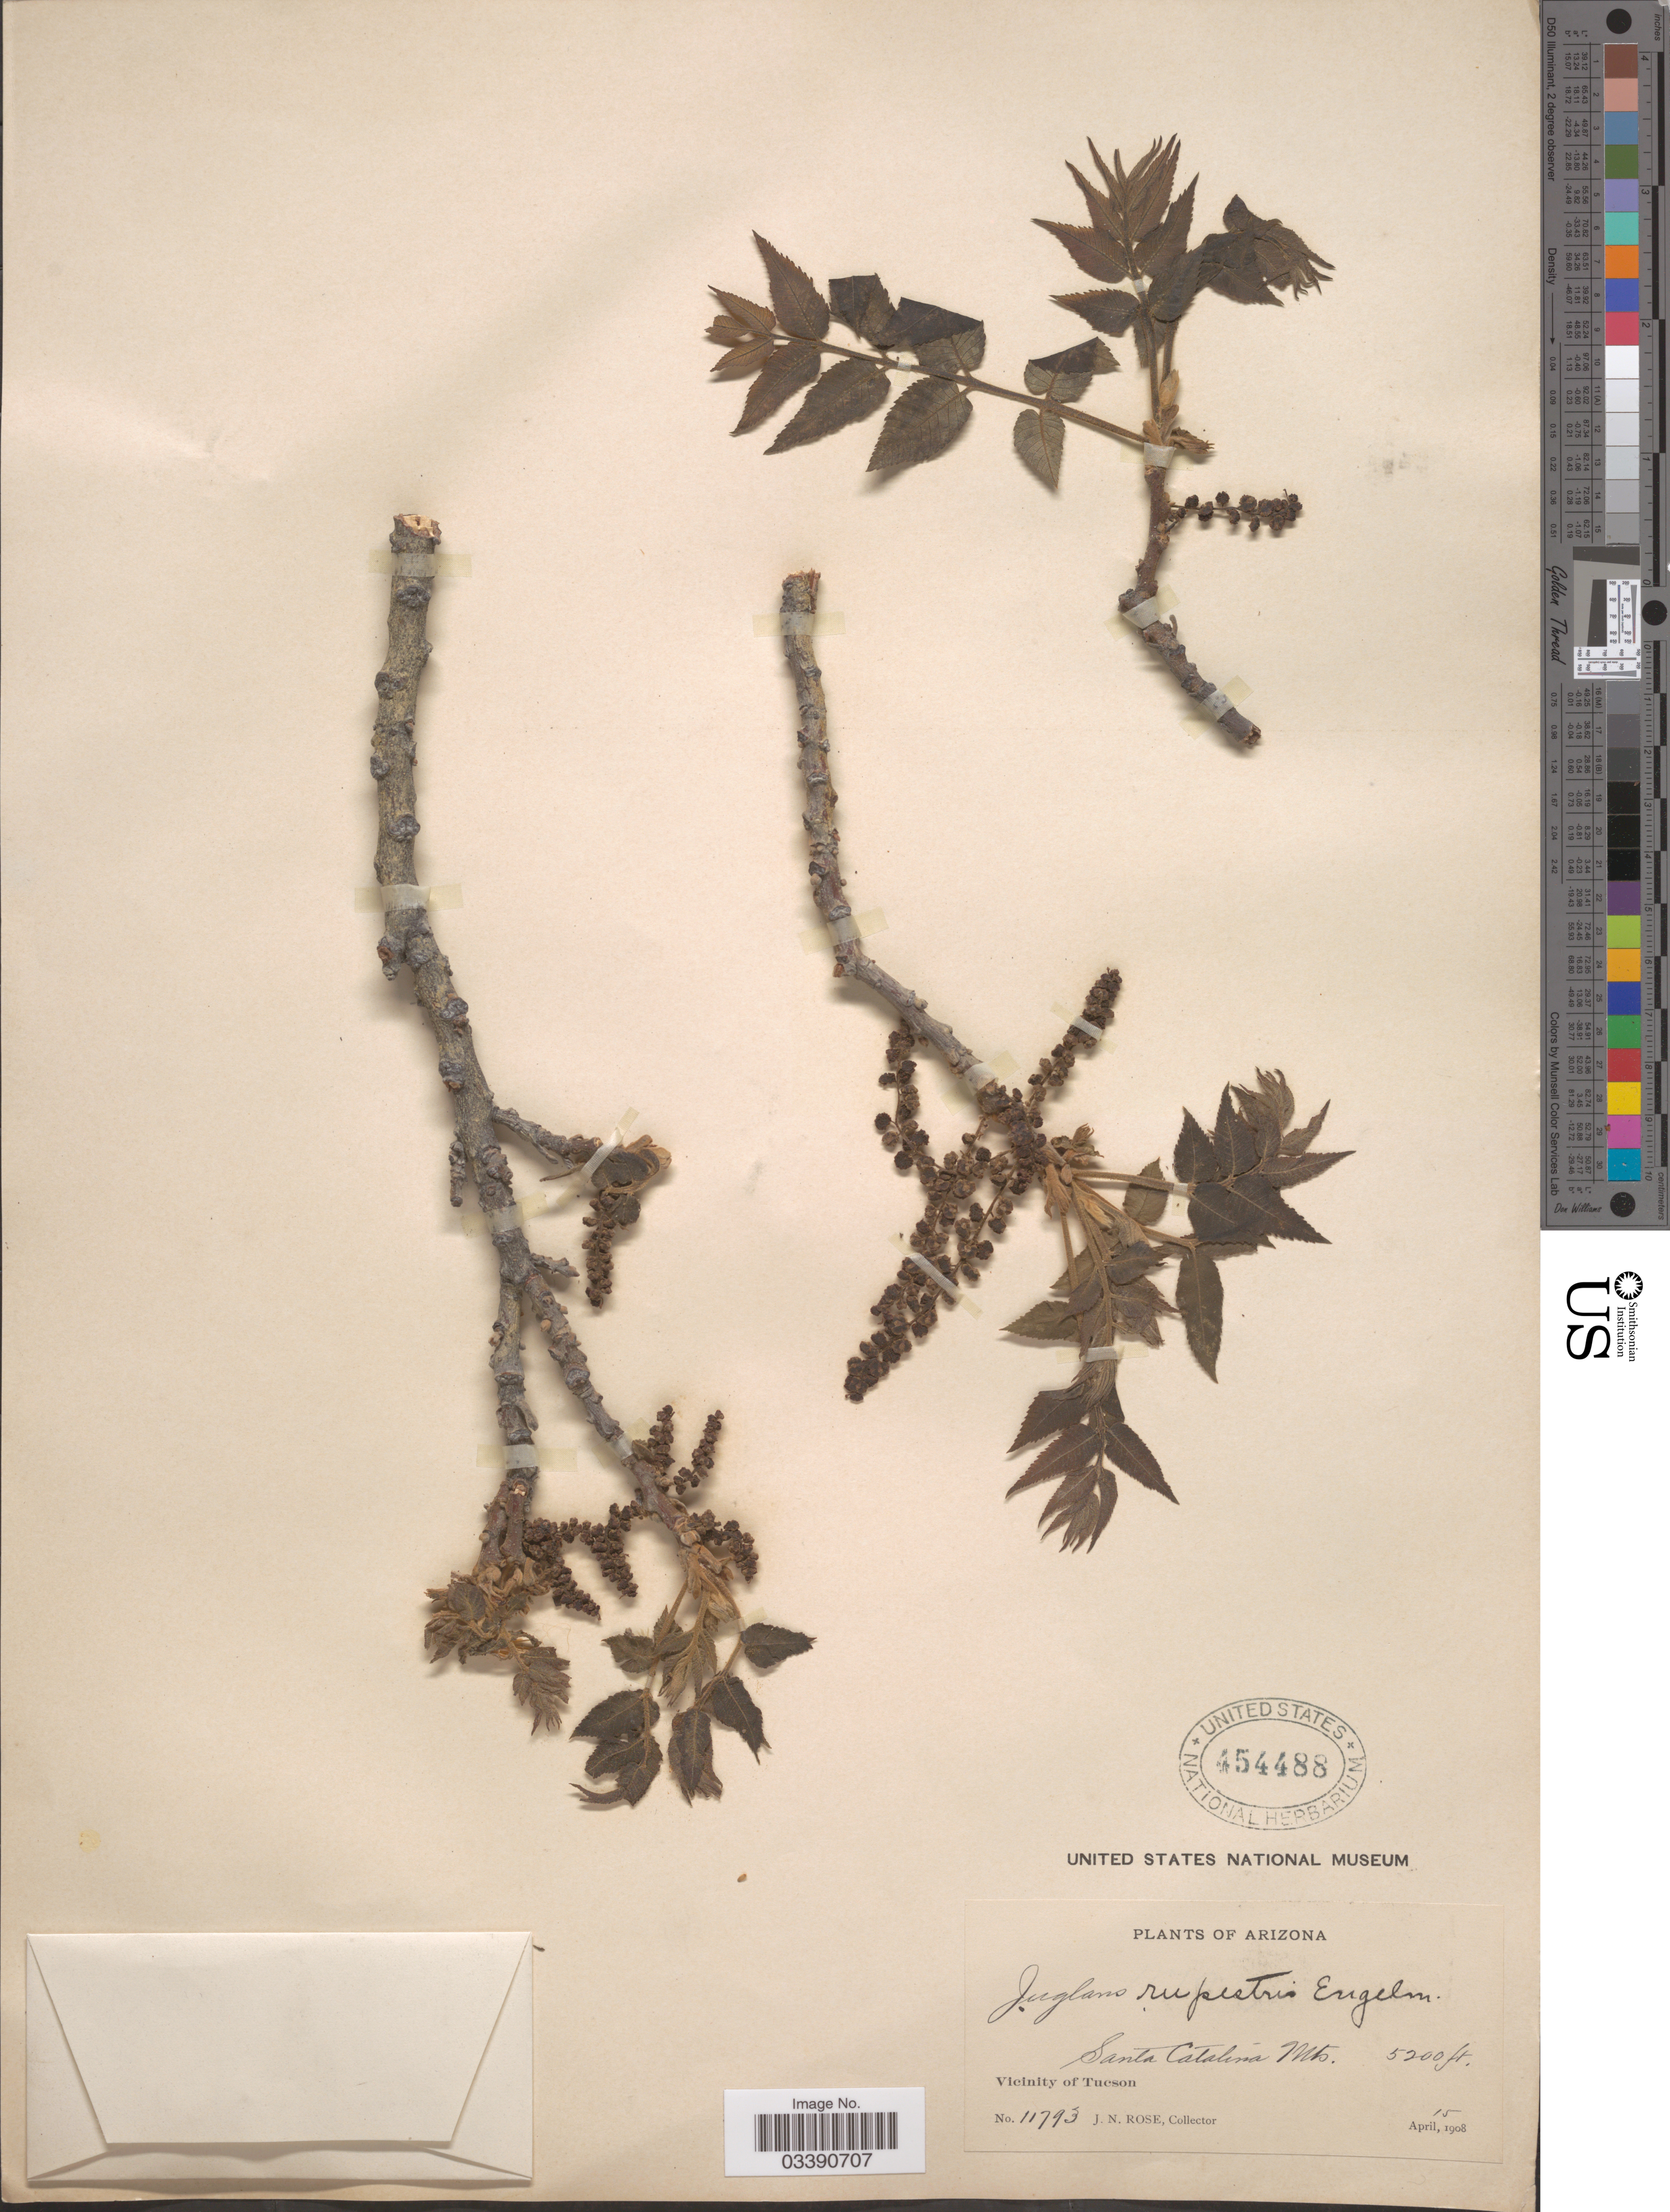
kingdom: Plantae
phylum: Tracheophyta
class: Magnoliopsida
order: Fagales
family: Juglandaceae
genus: Juglans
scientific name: Juglans microcarpa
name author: Berland. in Berland. & Chovell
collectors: J. N. Rose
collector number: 11793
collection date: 1908-04-15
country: United States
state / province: Arizona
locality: Santa Catalina Mts. Vicinity of Tucson.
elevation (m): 1585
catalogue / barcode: US 454488